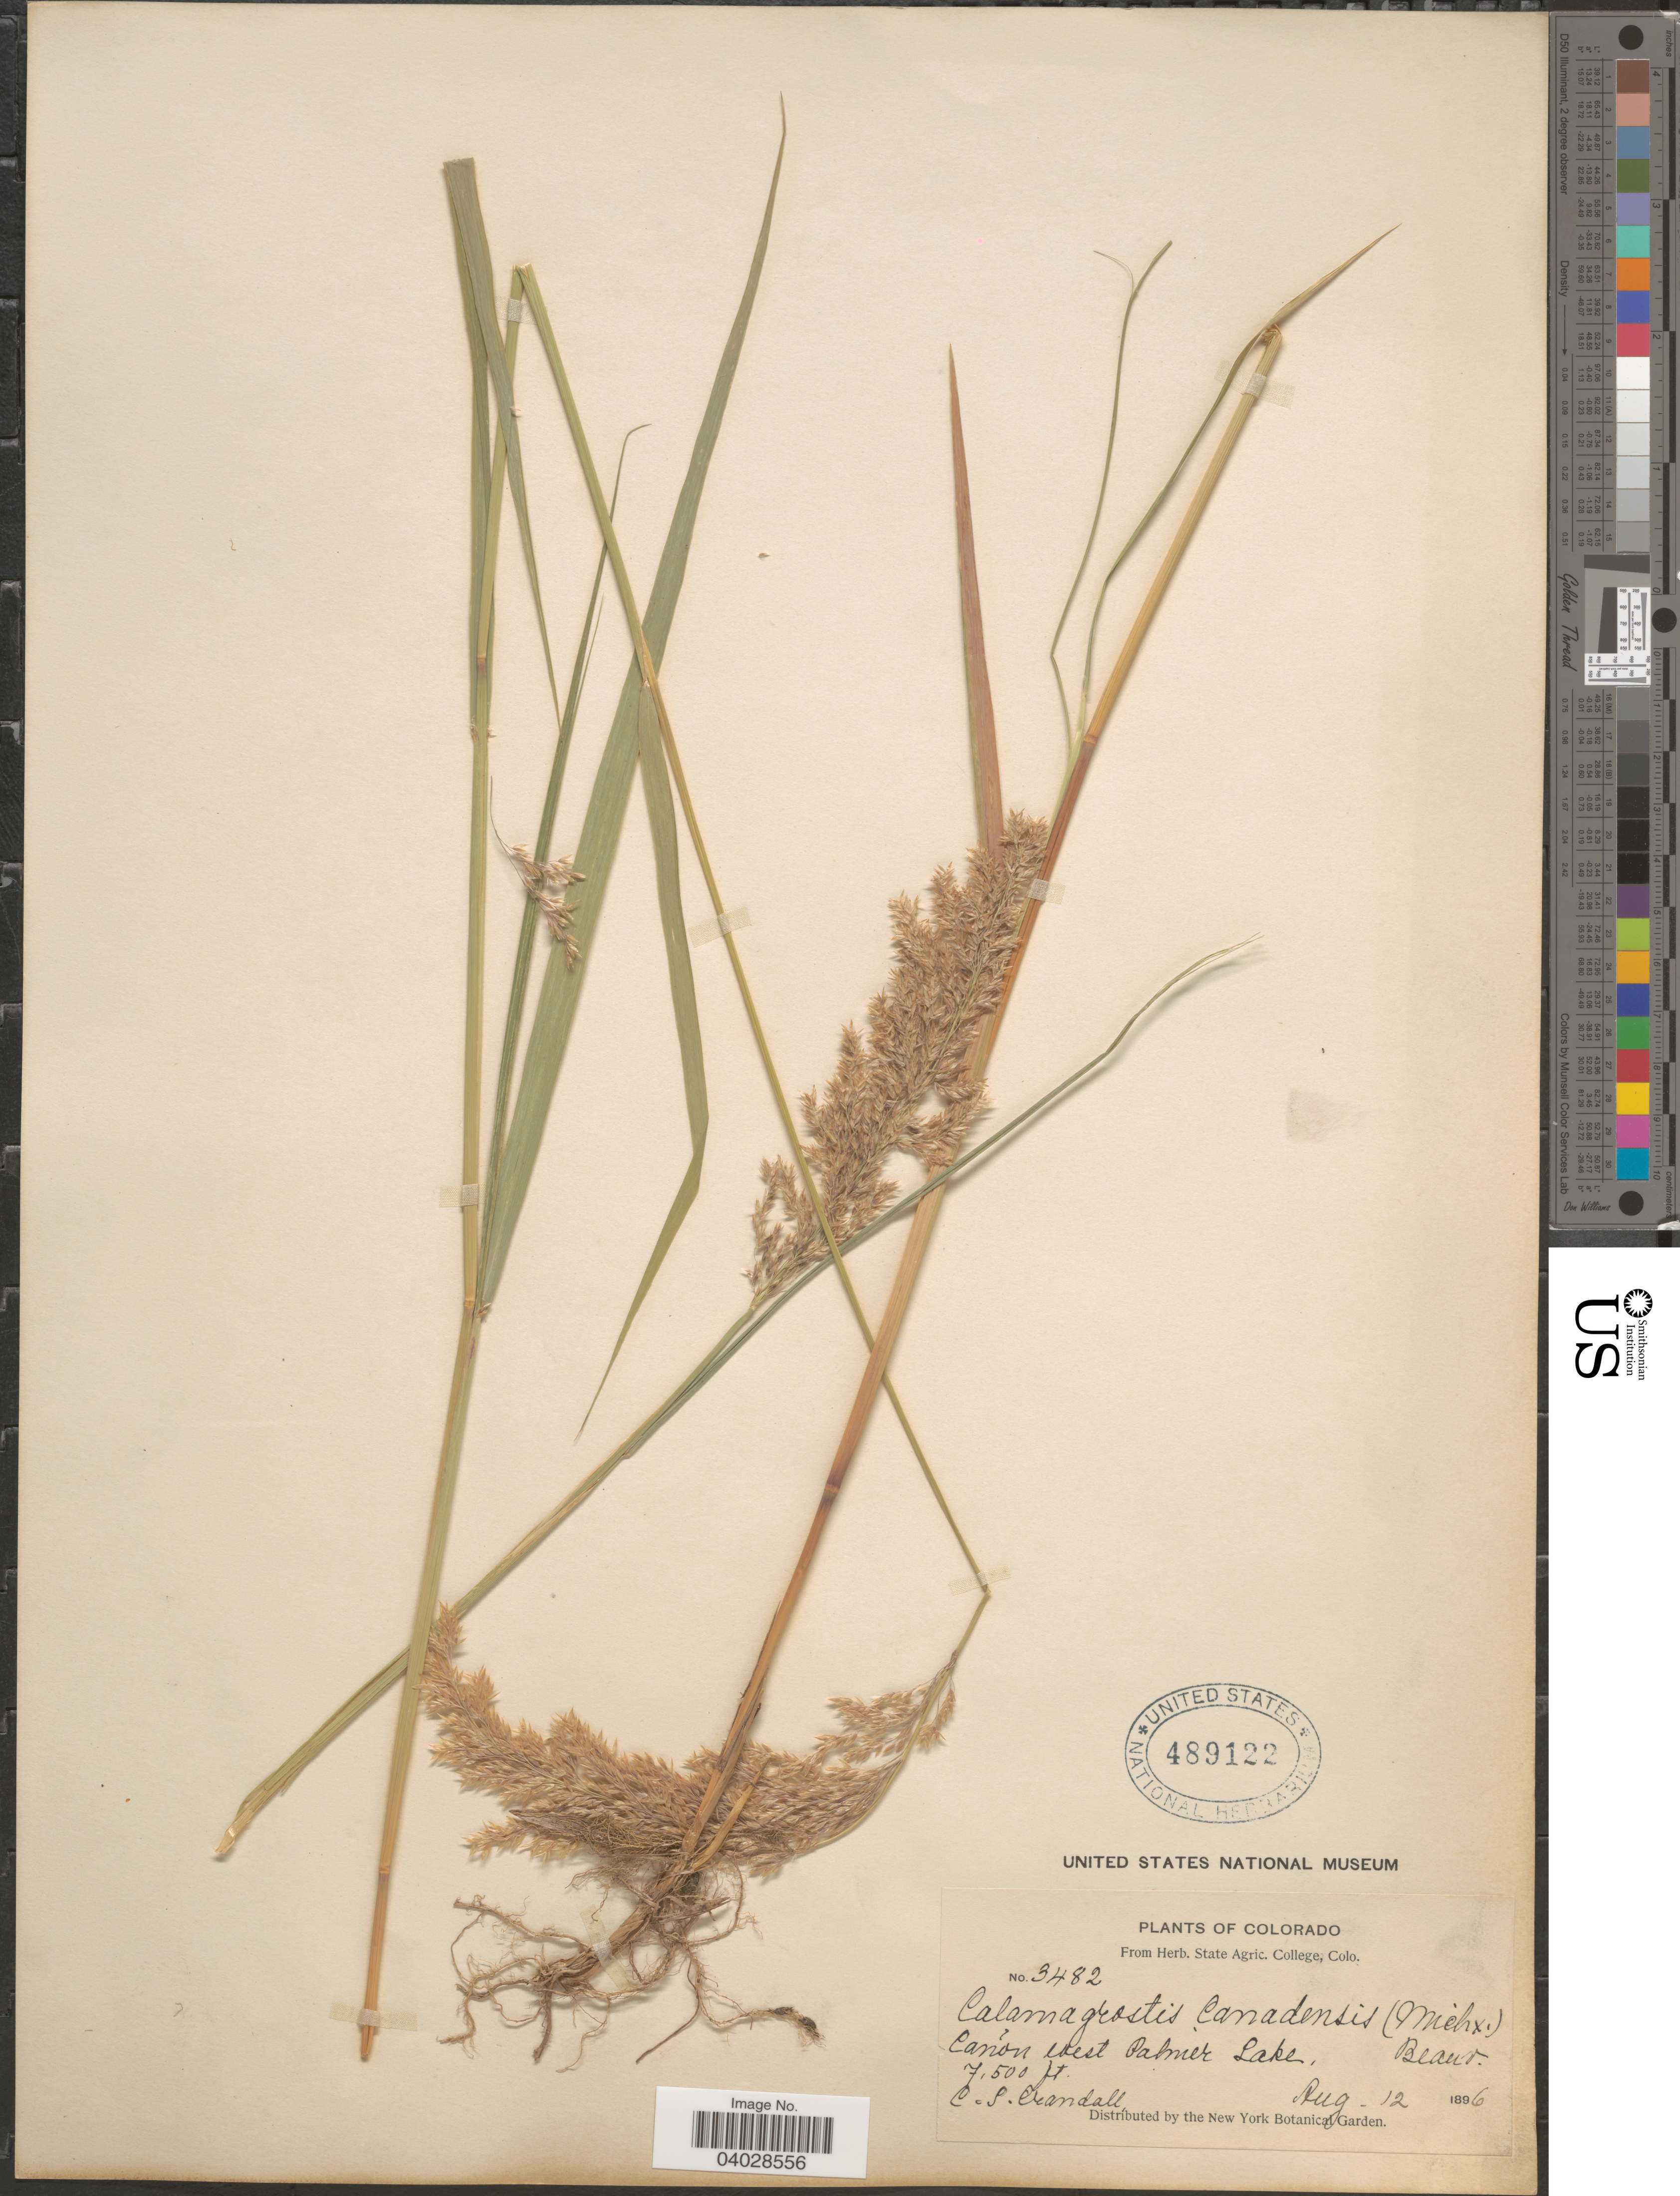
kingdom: Plantae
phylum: Tracheophyta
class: Liliopsida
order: Poales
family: Poaceae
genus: Calamagrostis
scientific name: Calamagrostis canadensis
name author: (Michx.) P. Beauv.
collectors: C. Crandall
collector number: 3482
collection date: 1896-08-12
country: United States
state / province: Colorado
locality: Cañon west Palmer Lake.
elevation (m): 2286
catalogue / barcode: US 489122